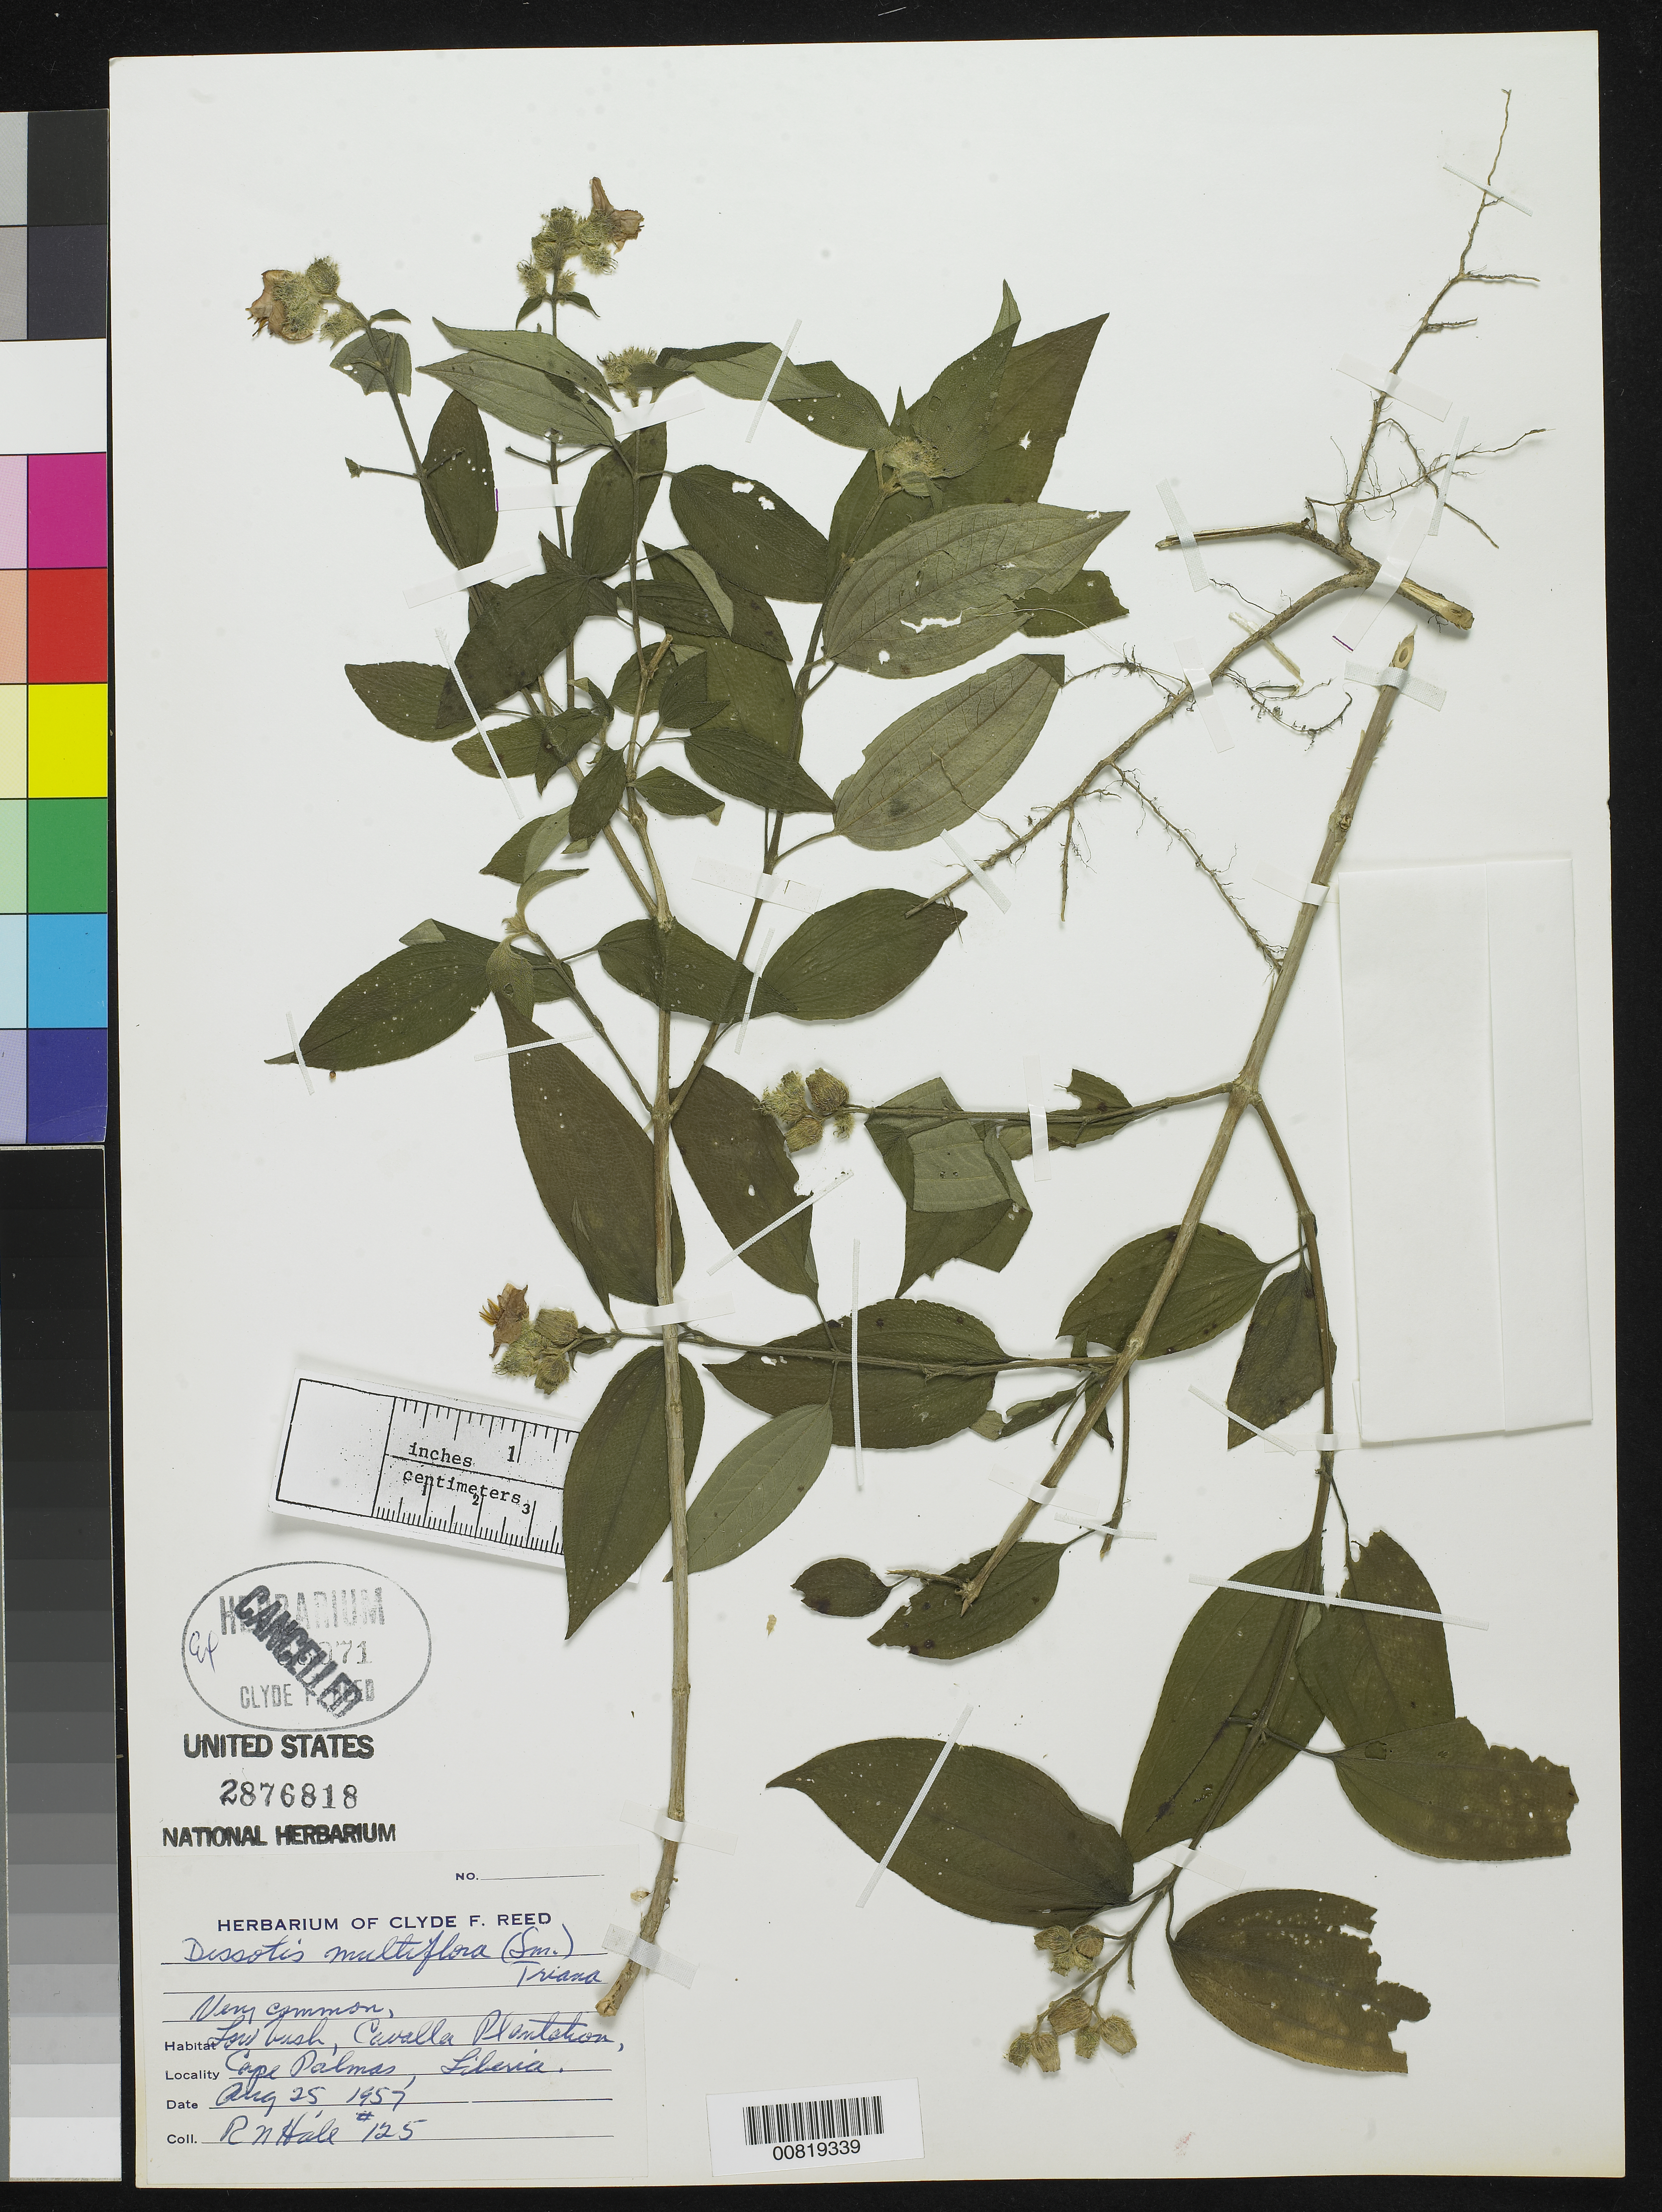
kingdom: Plantae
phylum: Tracheophyta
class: Magnoliopsida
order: Myrtales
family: Melastomataceae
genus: Dupineta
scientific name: Dupineta multiflora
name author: Raf.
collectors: R. Hale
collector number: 125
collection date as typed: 25 Aug 1957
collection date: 1957-08-25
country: Liberia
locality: Cape Palamas, Cavalla Plantation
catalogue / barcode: US 2876818